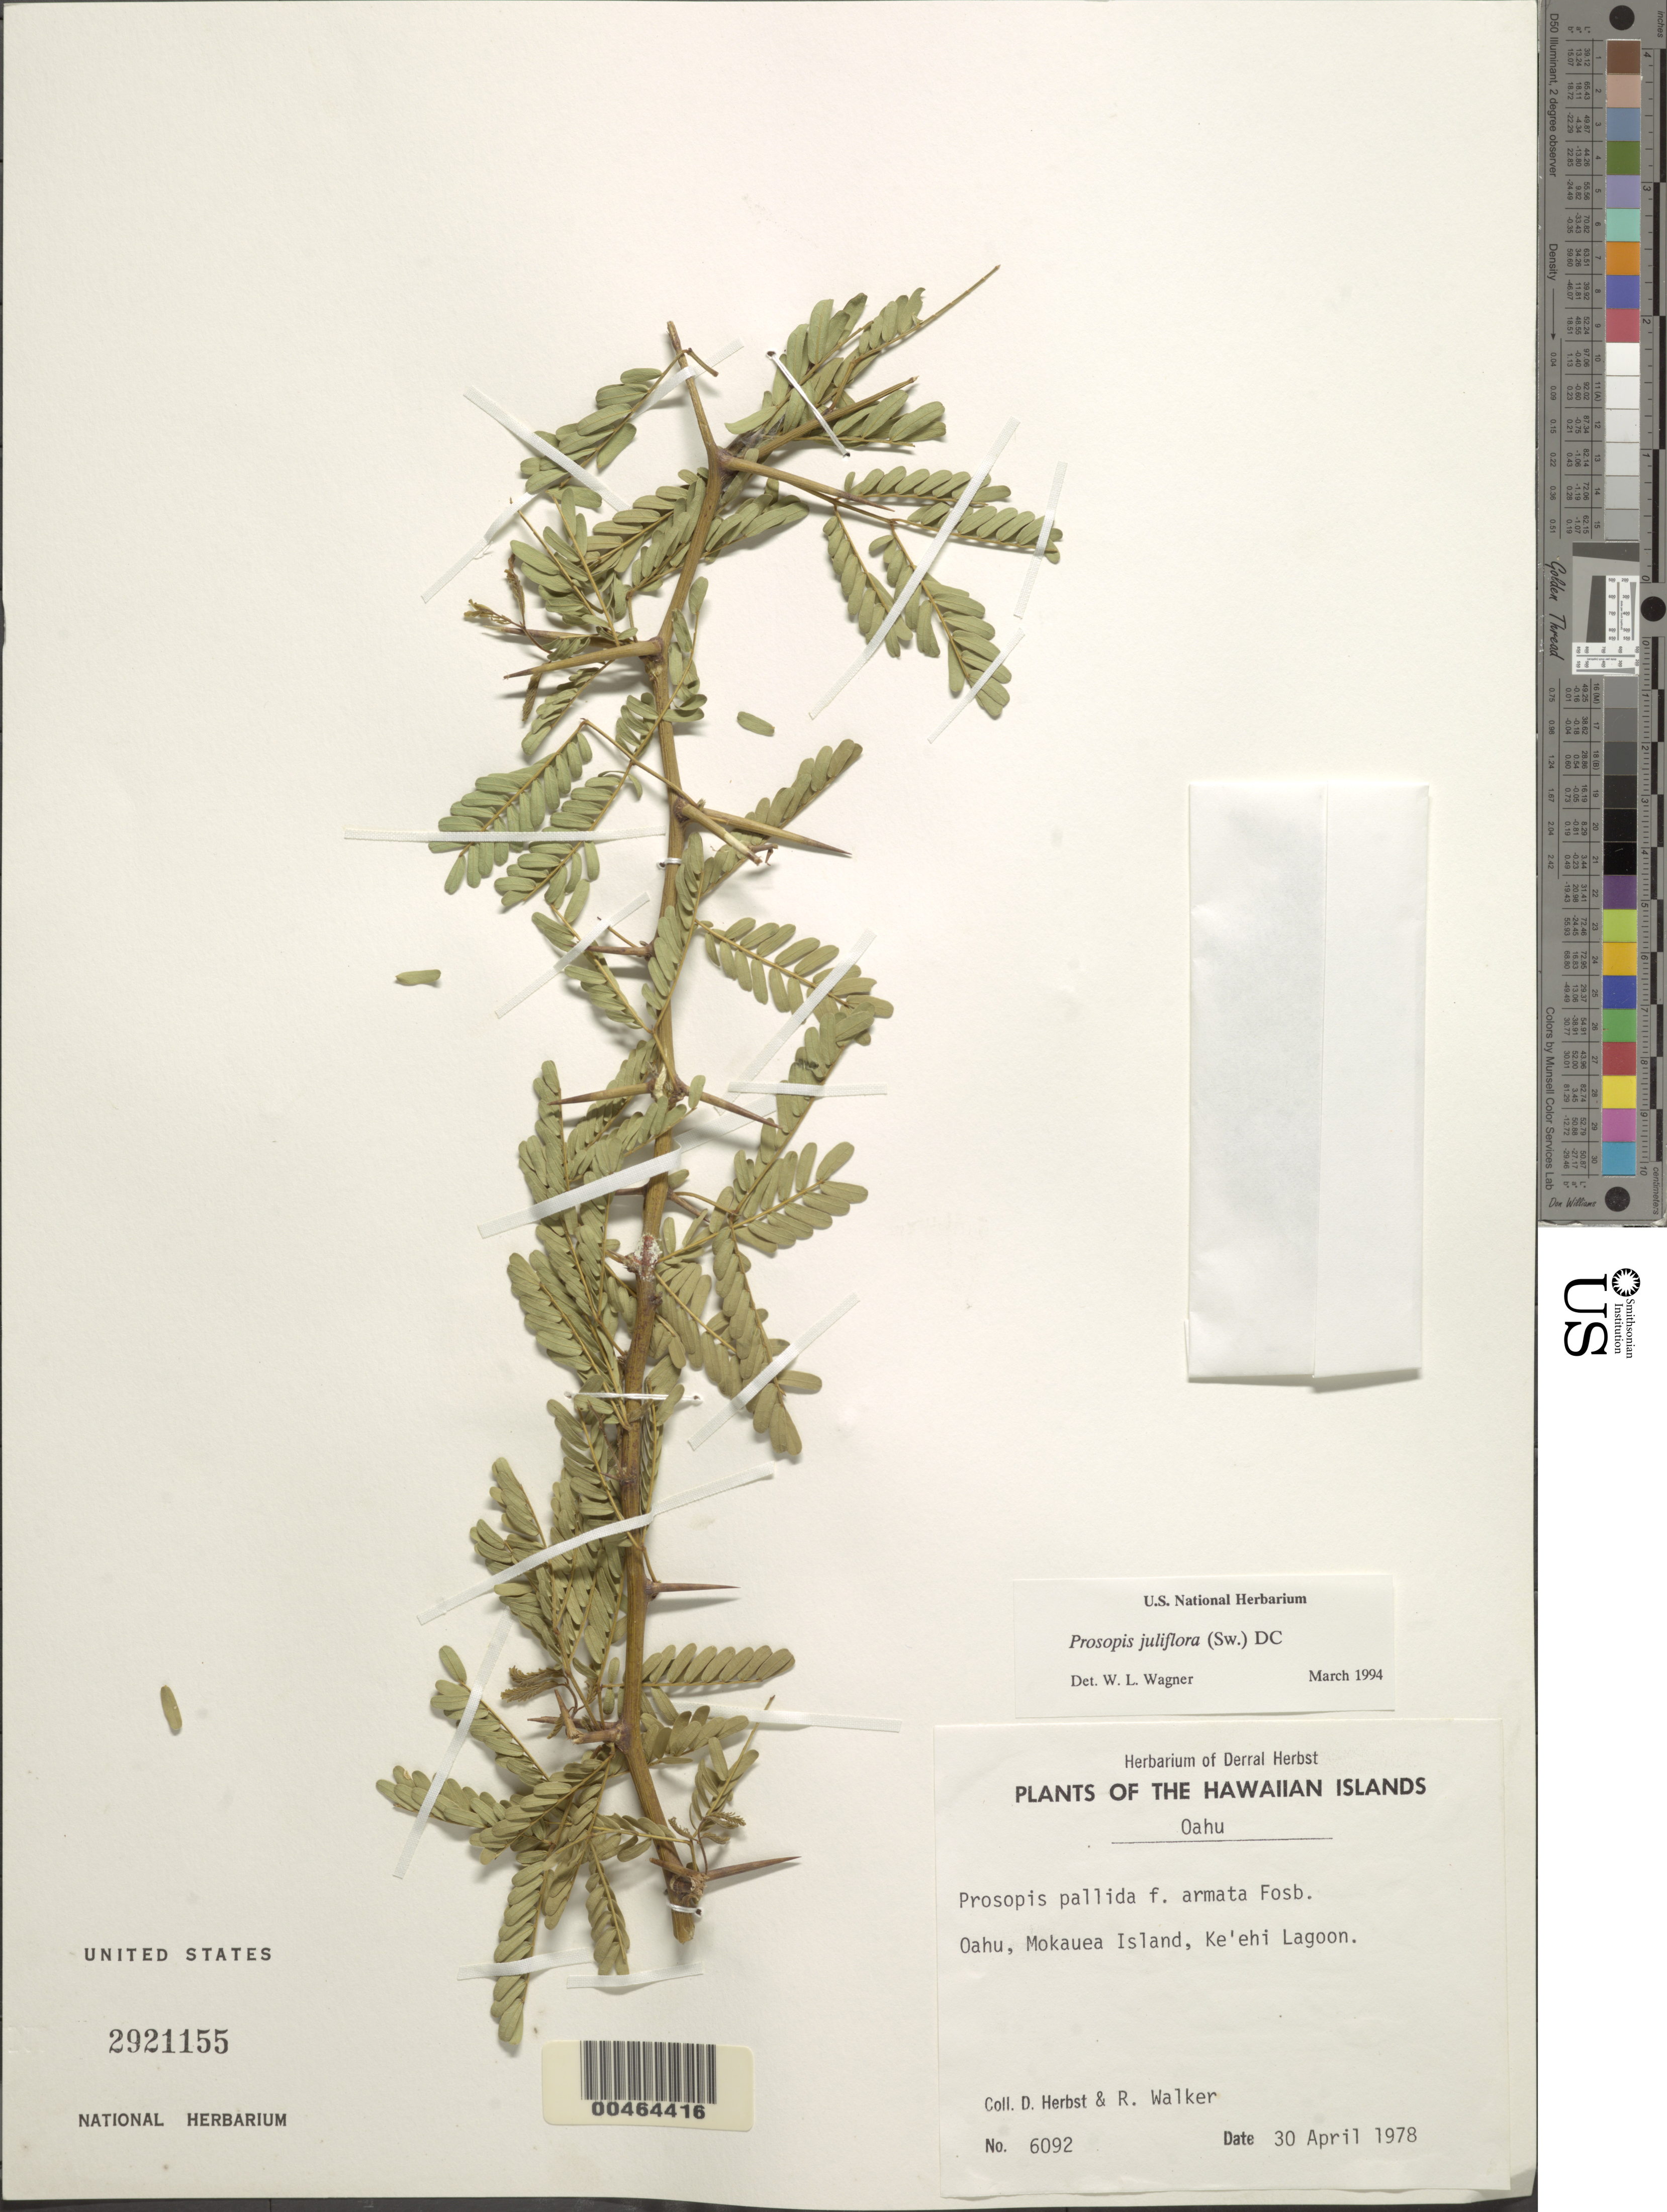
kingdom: Plantae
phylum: Tracheophyta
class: Magnoliopsida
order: Fabales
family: Fabaceae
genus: Neltuma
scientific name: Neltuma juliflora var. juliflora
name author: (Sw.) Raf.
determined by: Wagner, W. L., (BOT), Smithsonian Institution - National Museum of Natural History (UNITED STATES)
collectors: D. R. Herbst & R. Walker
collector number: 6092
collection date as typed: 30 Apr 1978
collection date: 1978-04-30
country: United States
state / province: Hawaii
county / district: Honolulu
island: Mokauea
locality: O'ahu, Ke'ehi Lagoon.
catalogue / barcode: US 2921155